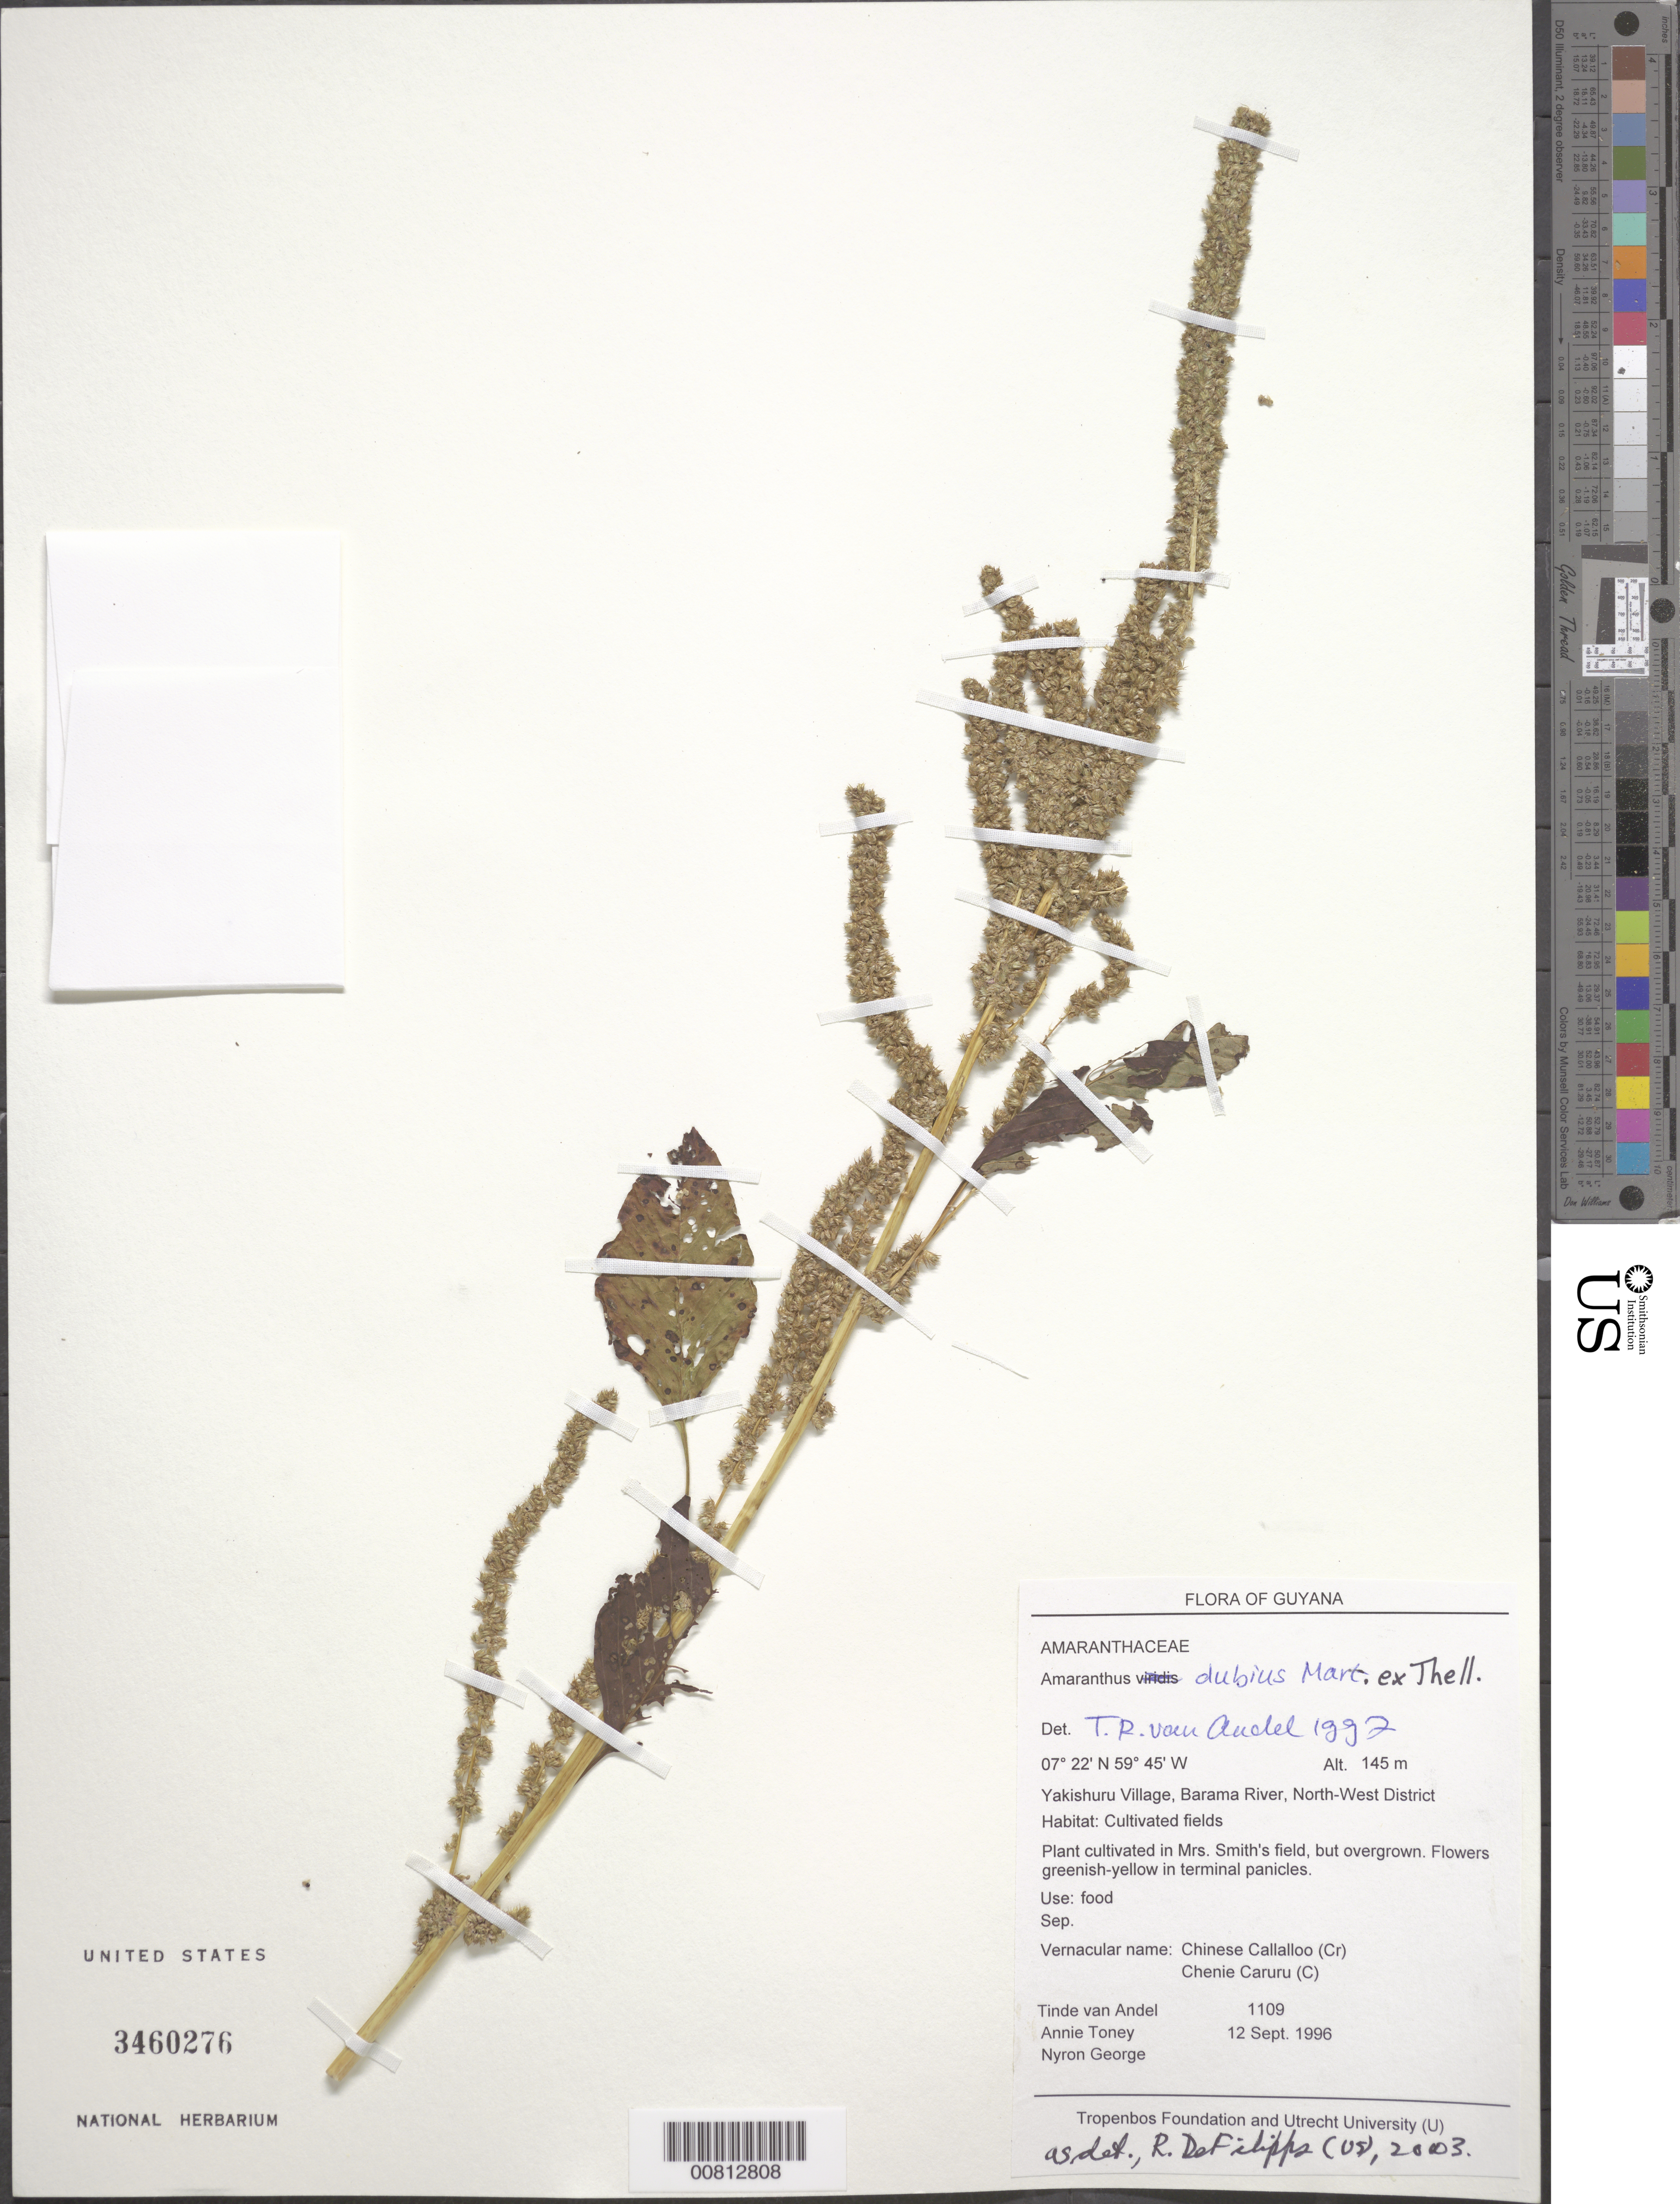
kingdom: Plantae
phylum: Tracheophyta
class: Magnoliopsida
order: Caryophyllales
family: Amaranthaceae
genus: Amaranthus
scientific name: Amaranthus dubius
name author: Mart. ex Thell.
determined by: DeFilipps, R. A.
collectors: T. R. van Andel, A. Toney & N. George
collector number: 1109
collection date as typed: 12-Sep-96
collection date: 1996-09-12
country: Guyana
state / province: Barima-Waini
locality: Yakishuru Village, Barama R., NW Dist.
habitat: Cultivated fields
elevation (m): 145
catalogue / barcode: US 3460276